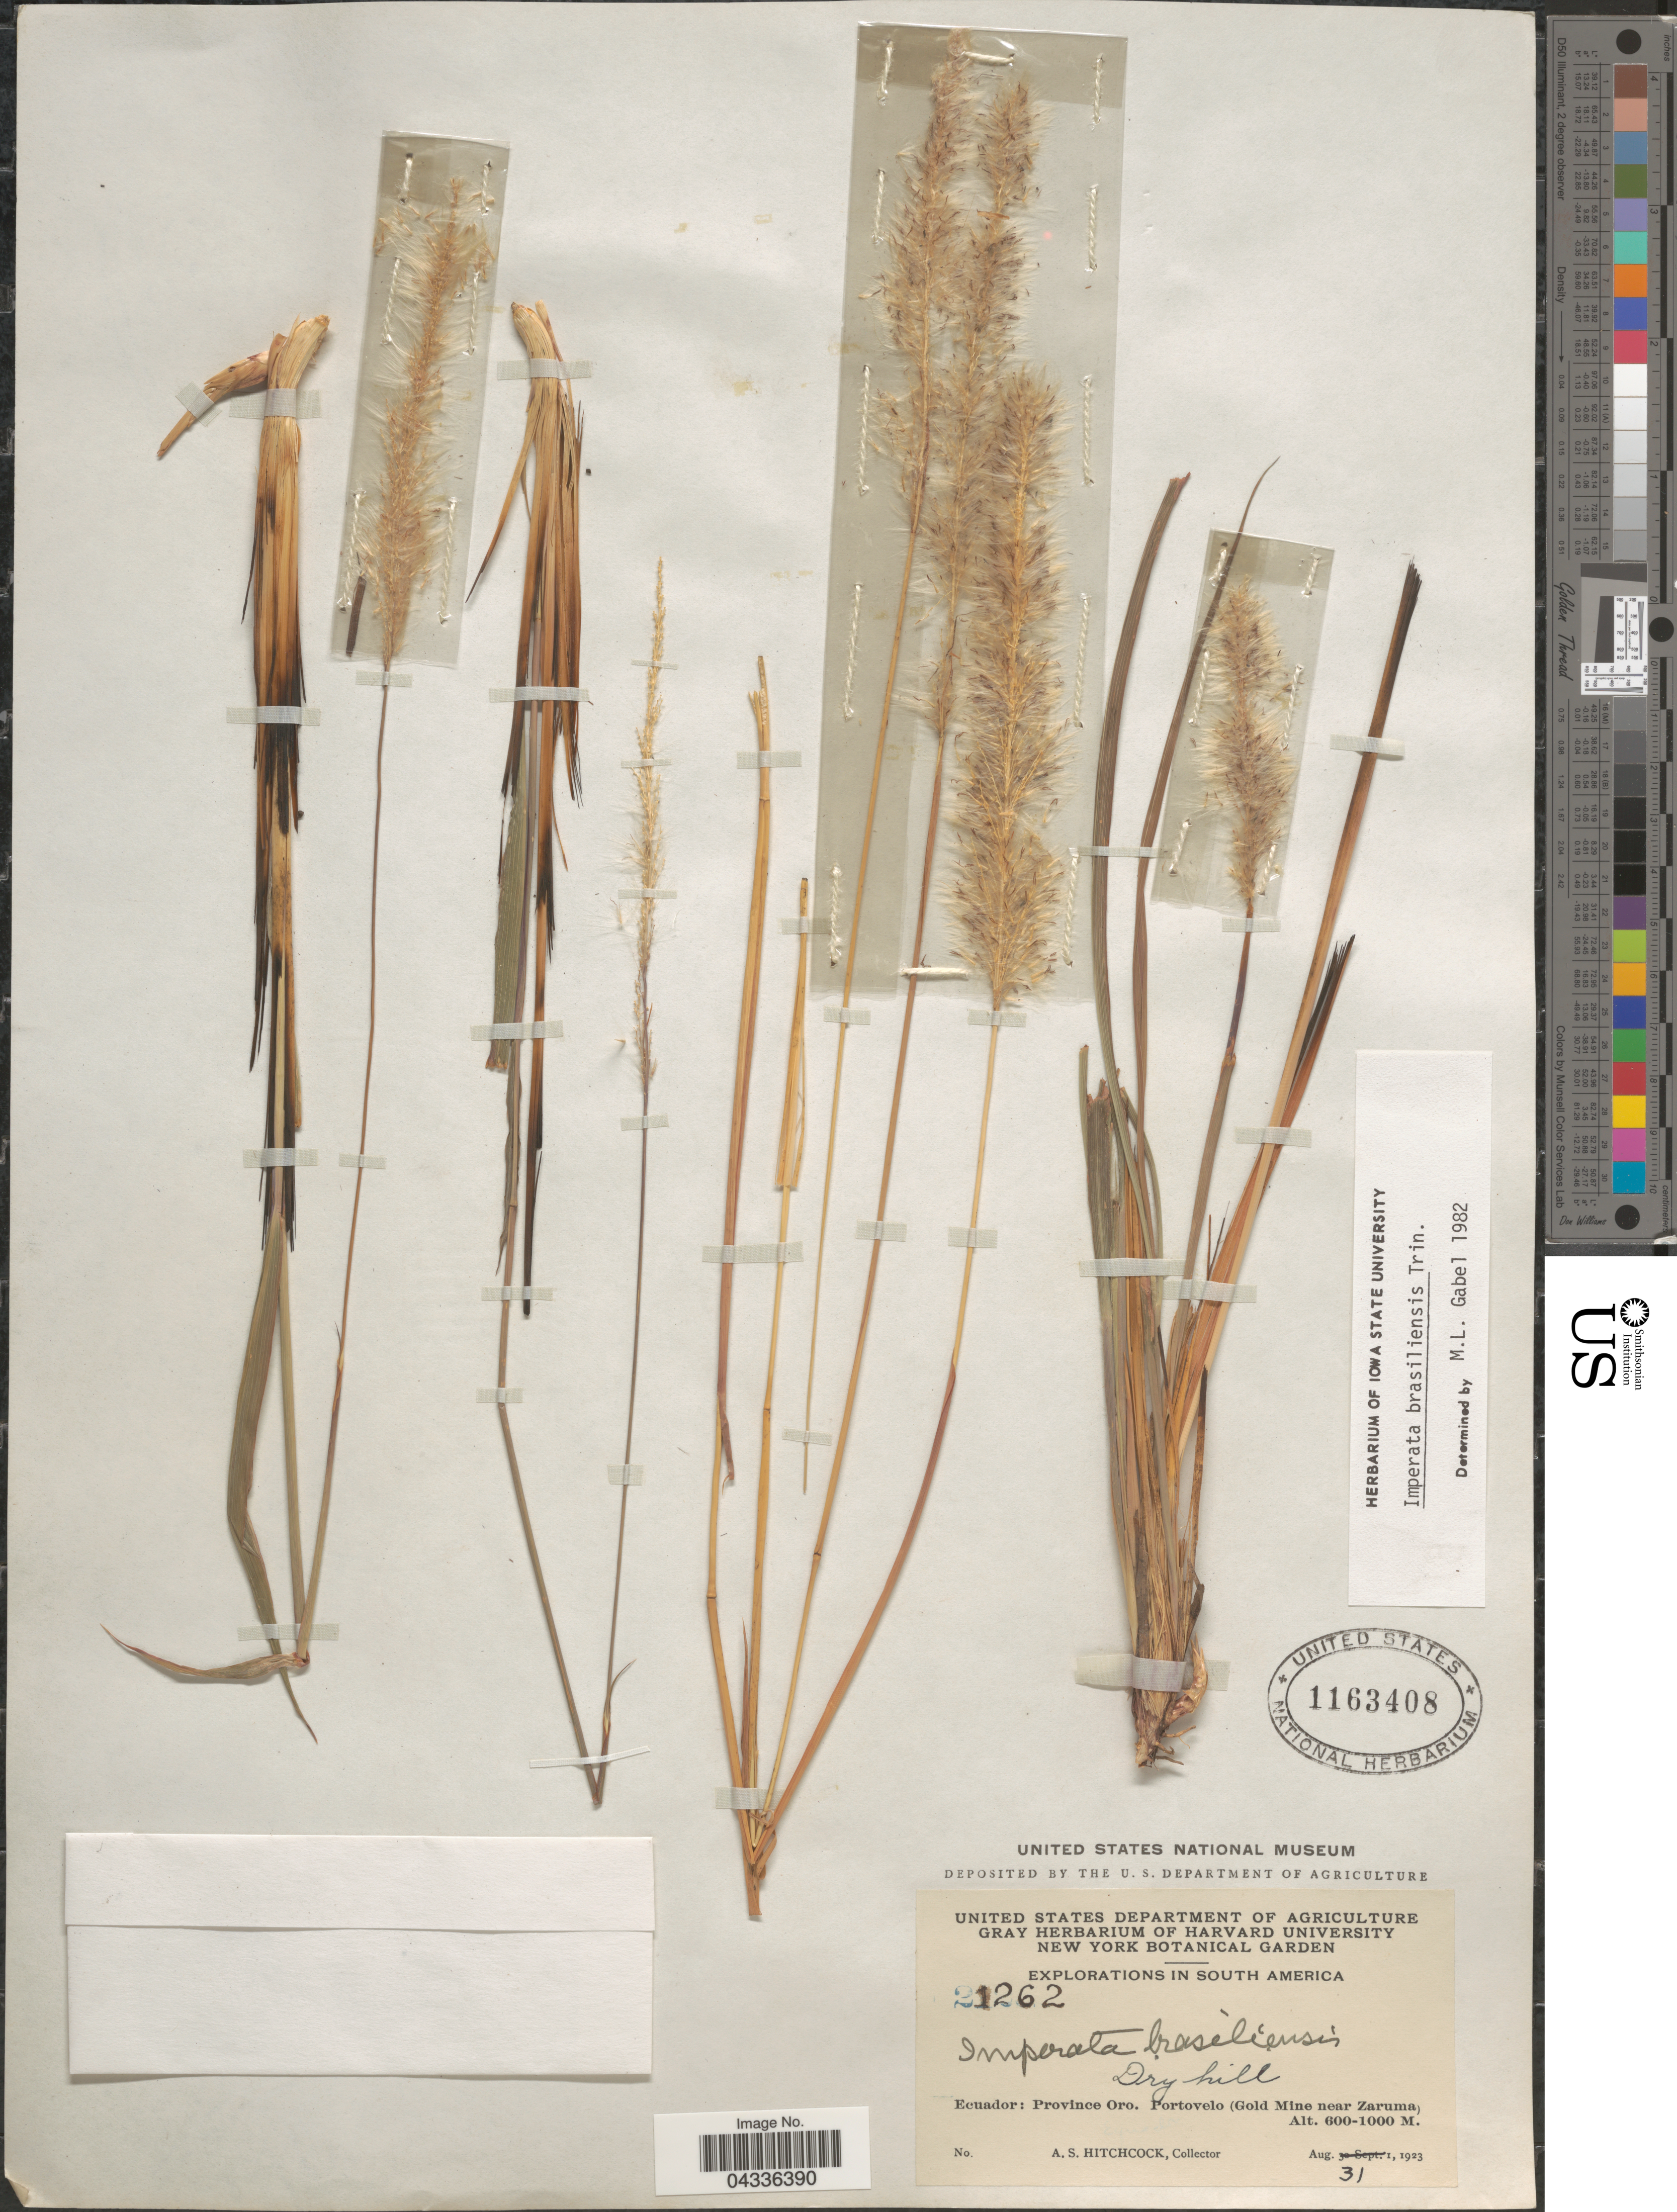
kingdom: Plantae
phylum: Tracheophyta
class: Liliopsida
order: Poales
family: Poaceae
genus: Imperata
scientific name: Imperata brasiliensis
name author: Trin.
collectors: A. S. Hitchcock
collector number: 21262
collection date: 1923-08-31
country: Ecuador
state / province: El Oro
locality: Explorations in South America. Portovelo (Gold Mine near Zaruma).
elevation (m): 600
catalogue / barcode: US 1163408